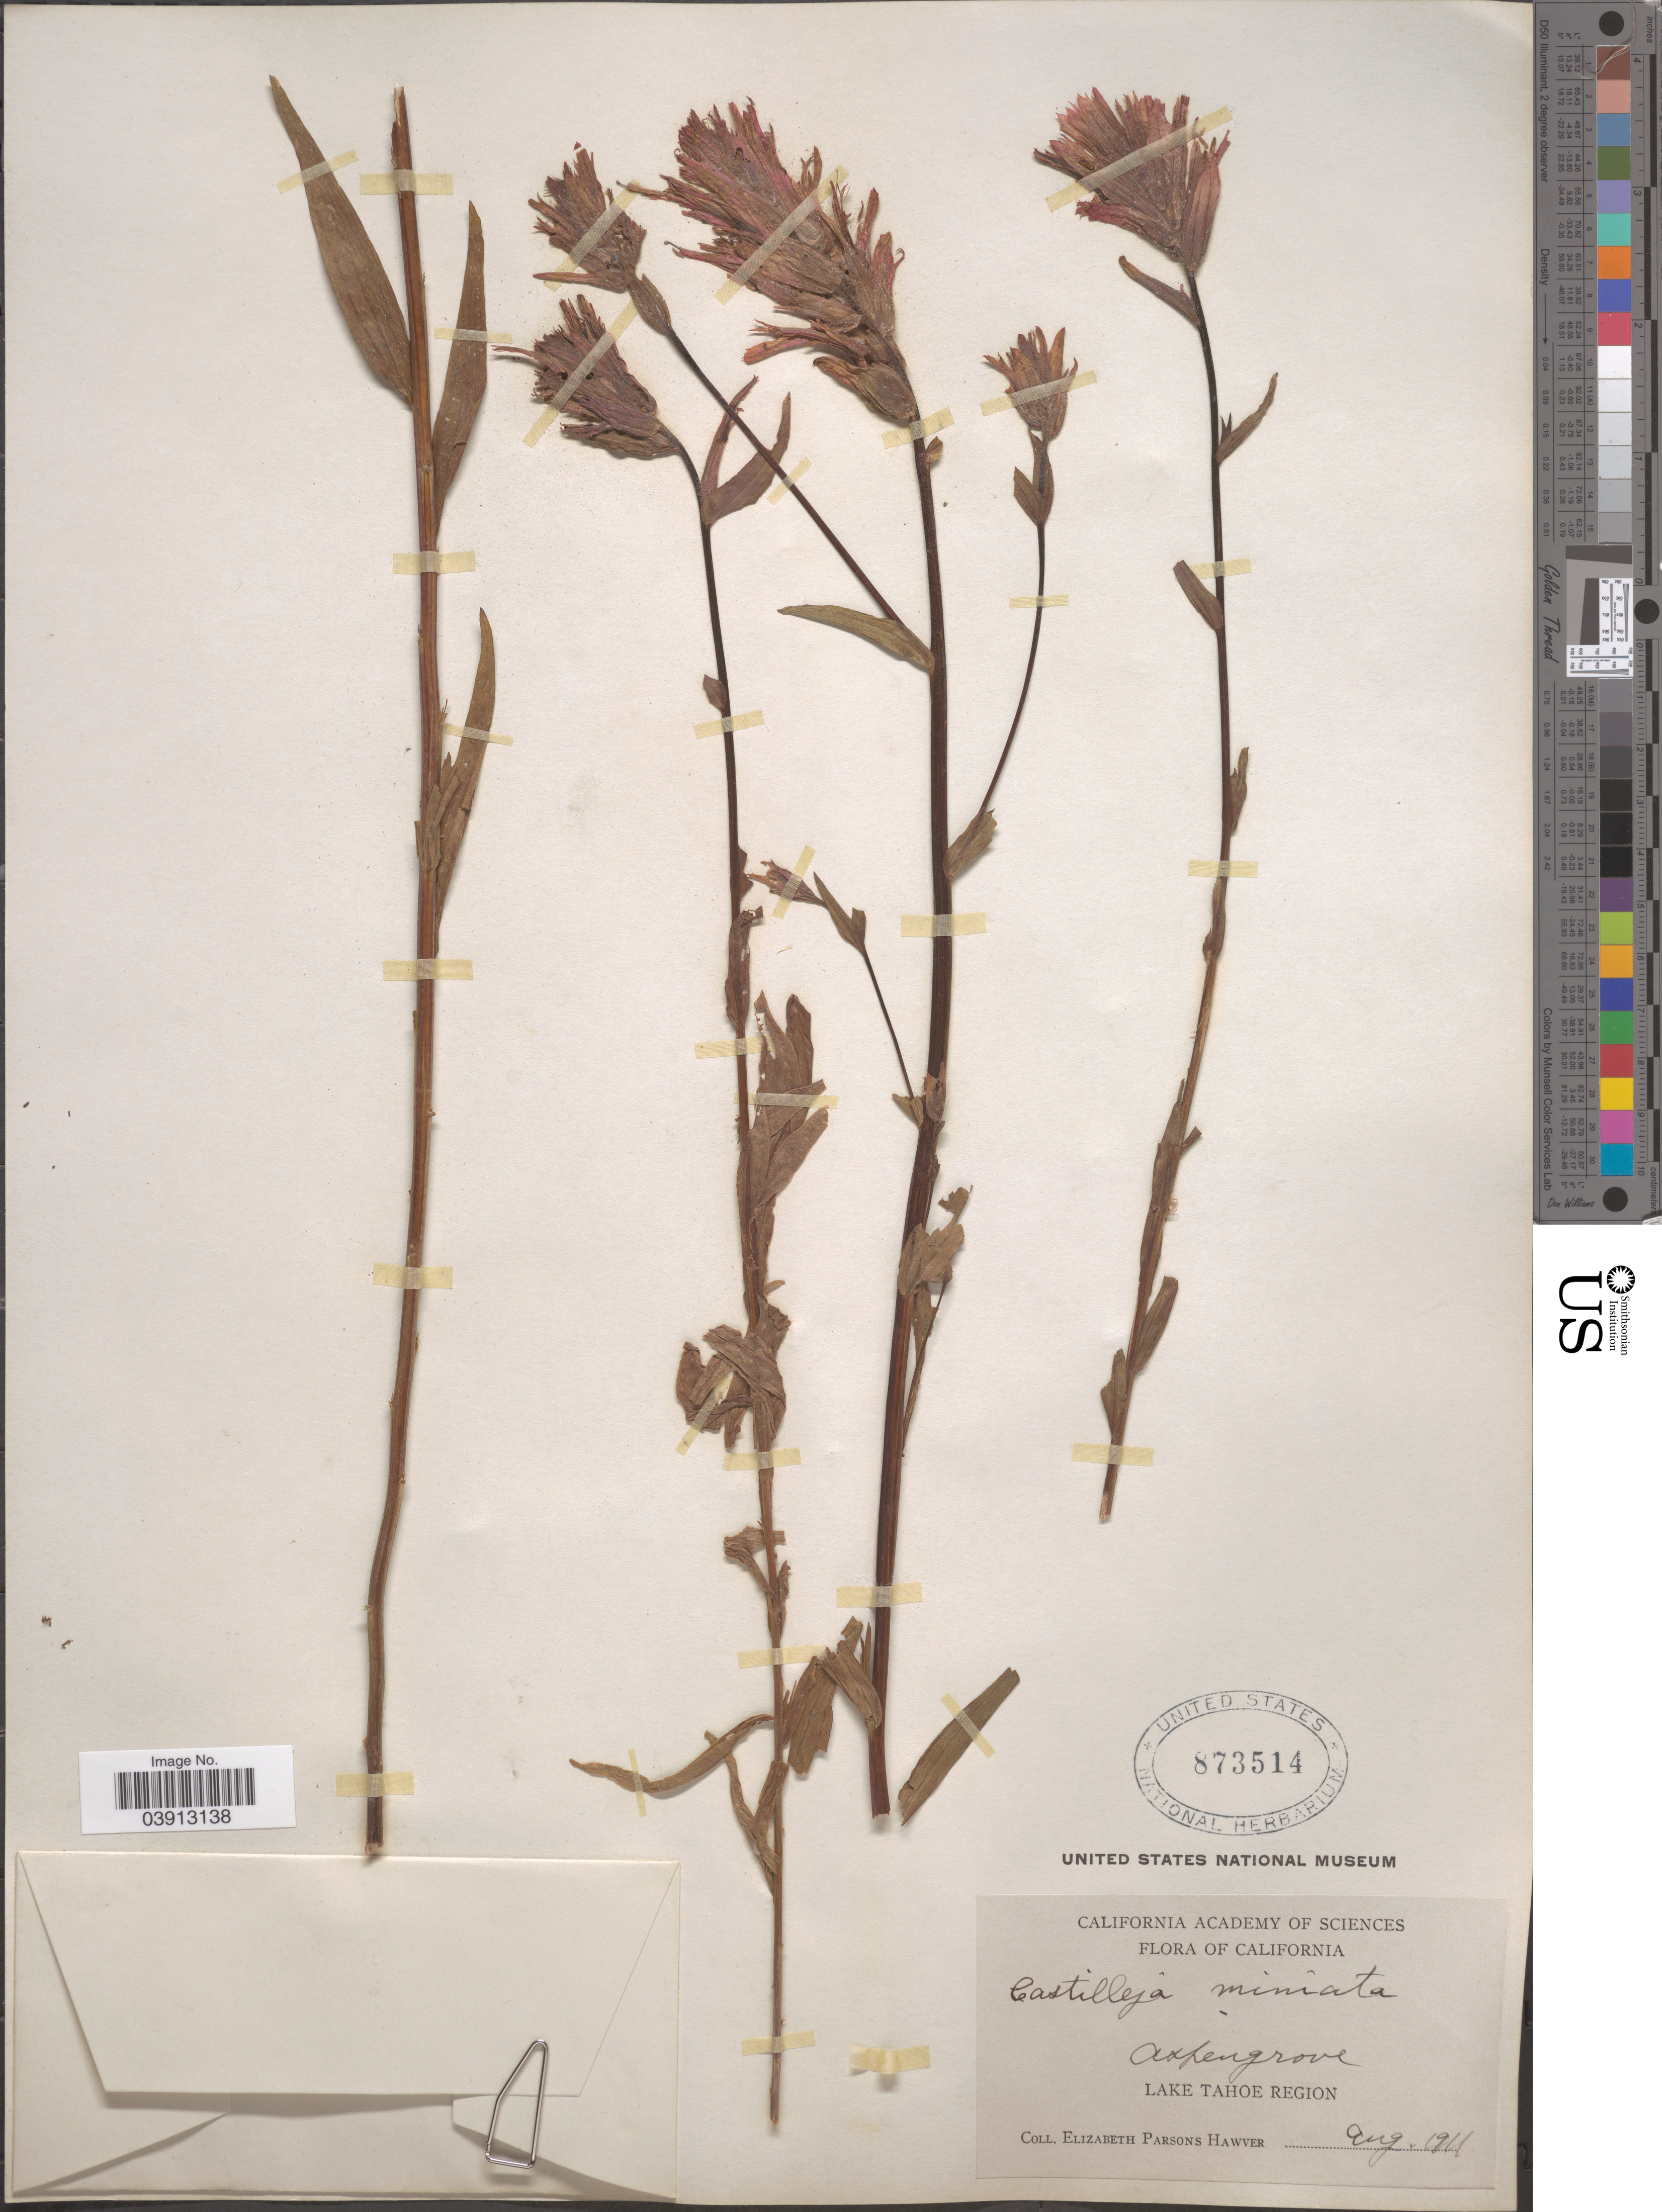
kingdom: Plantae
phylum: Tracheophyta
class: Magnoliopsida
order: Lamiales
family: Orobanchaceae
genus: Castilleja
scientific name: Castilleja miniata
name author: Douglas ex Hook.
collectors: E. Hawver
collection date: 1911-08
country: United States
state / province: California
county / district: Nevada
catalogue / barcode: US 873514